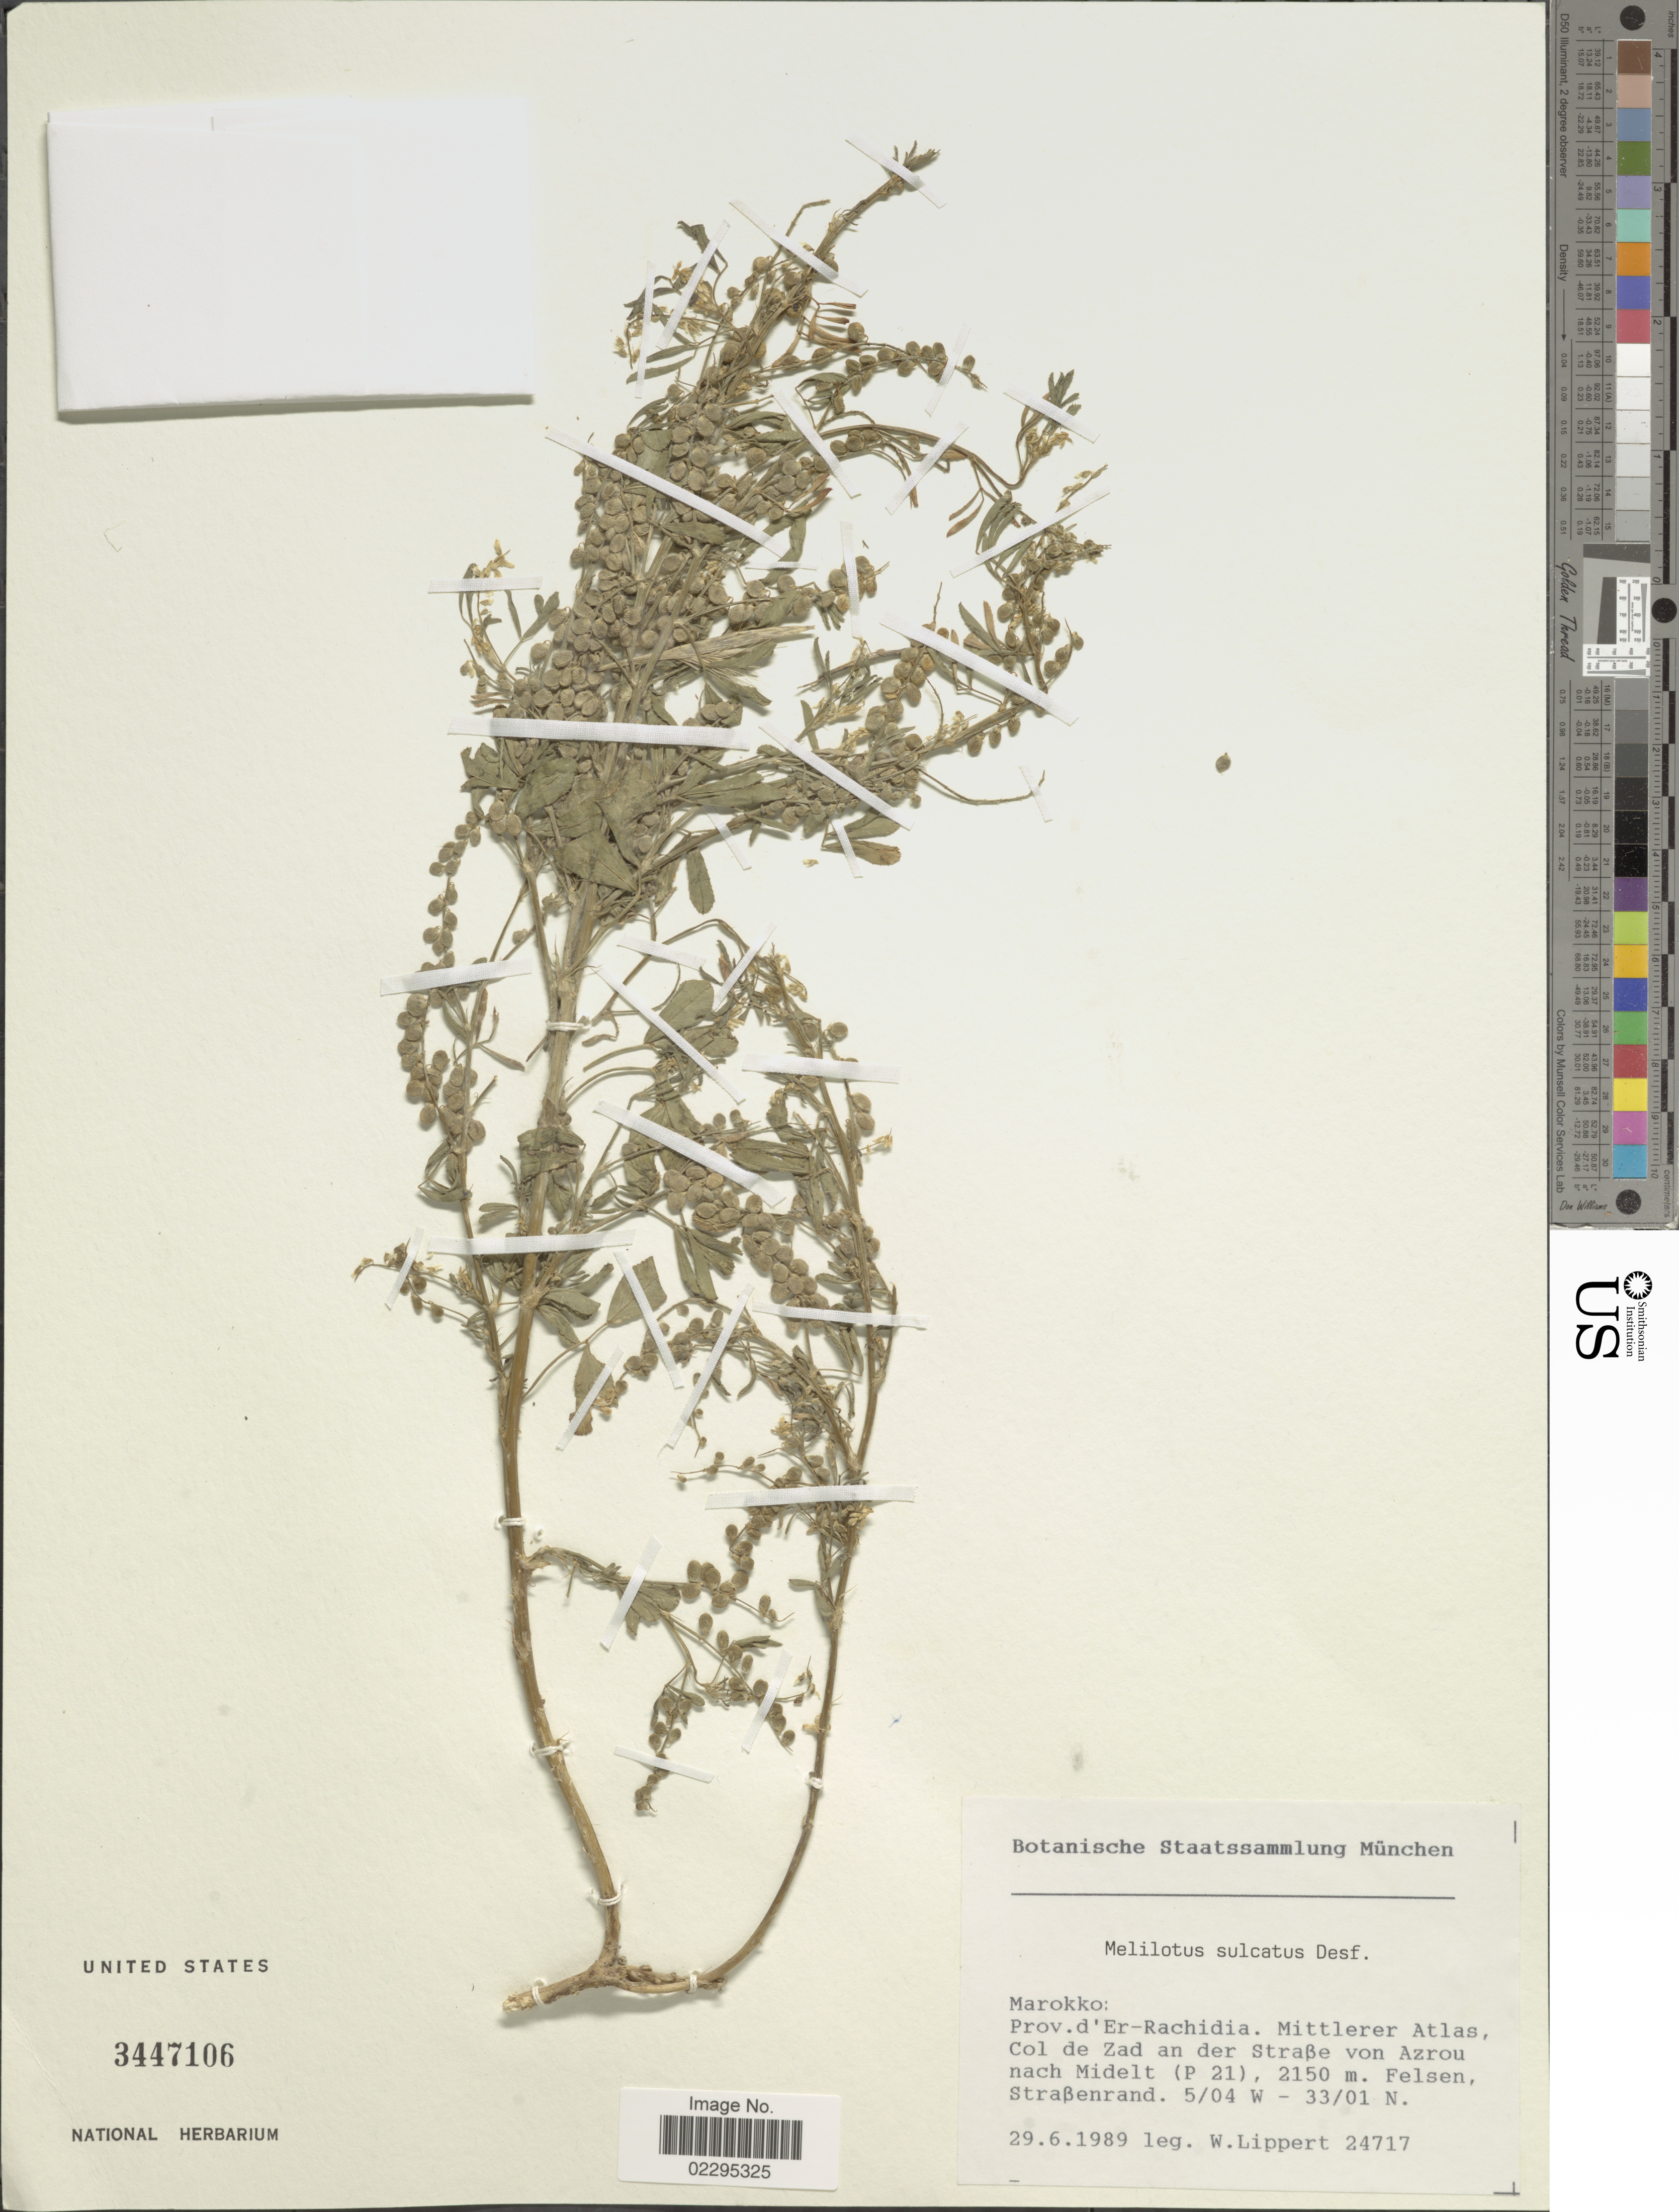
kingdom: Plantae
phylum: Tracheophyta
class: Magnoliopsida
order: Fabales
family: Fabaceae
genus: Melilotus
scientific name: Melilotus sulcatus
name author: Desf.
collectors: W. Lippert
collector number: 24717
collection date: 1989-06-29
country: Morocco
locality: Marokko: Prov. d'Rachidia, Mittlerer Atlas Col de Zad an der Strab von Azrou nach Midelt (P 21).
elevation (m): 2150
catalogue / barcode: US 3447106